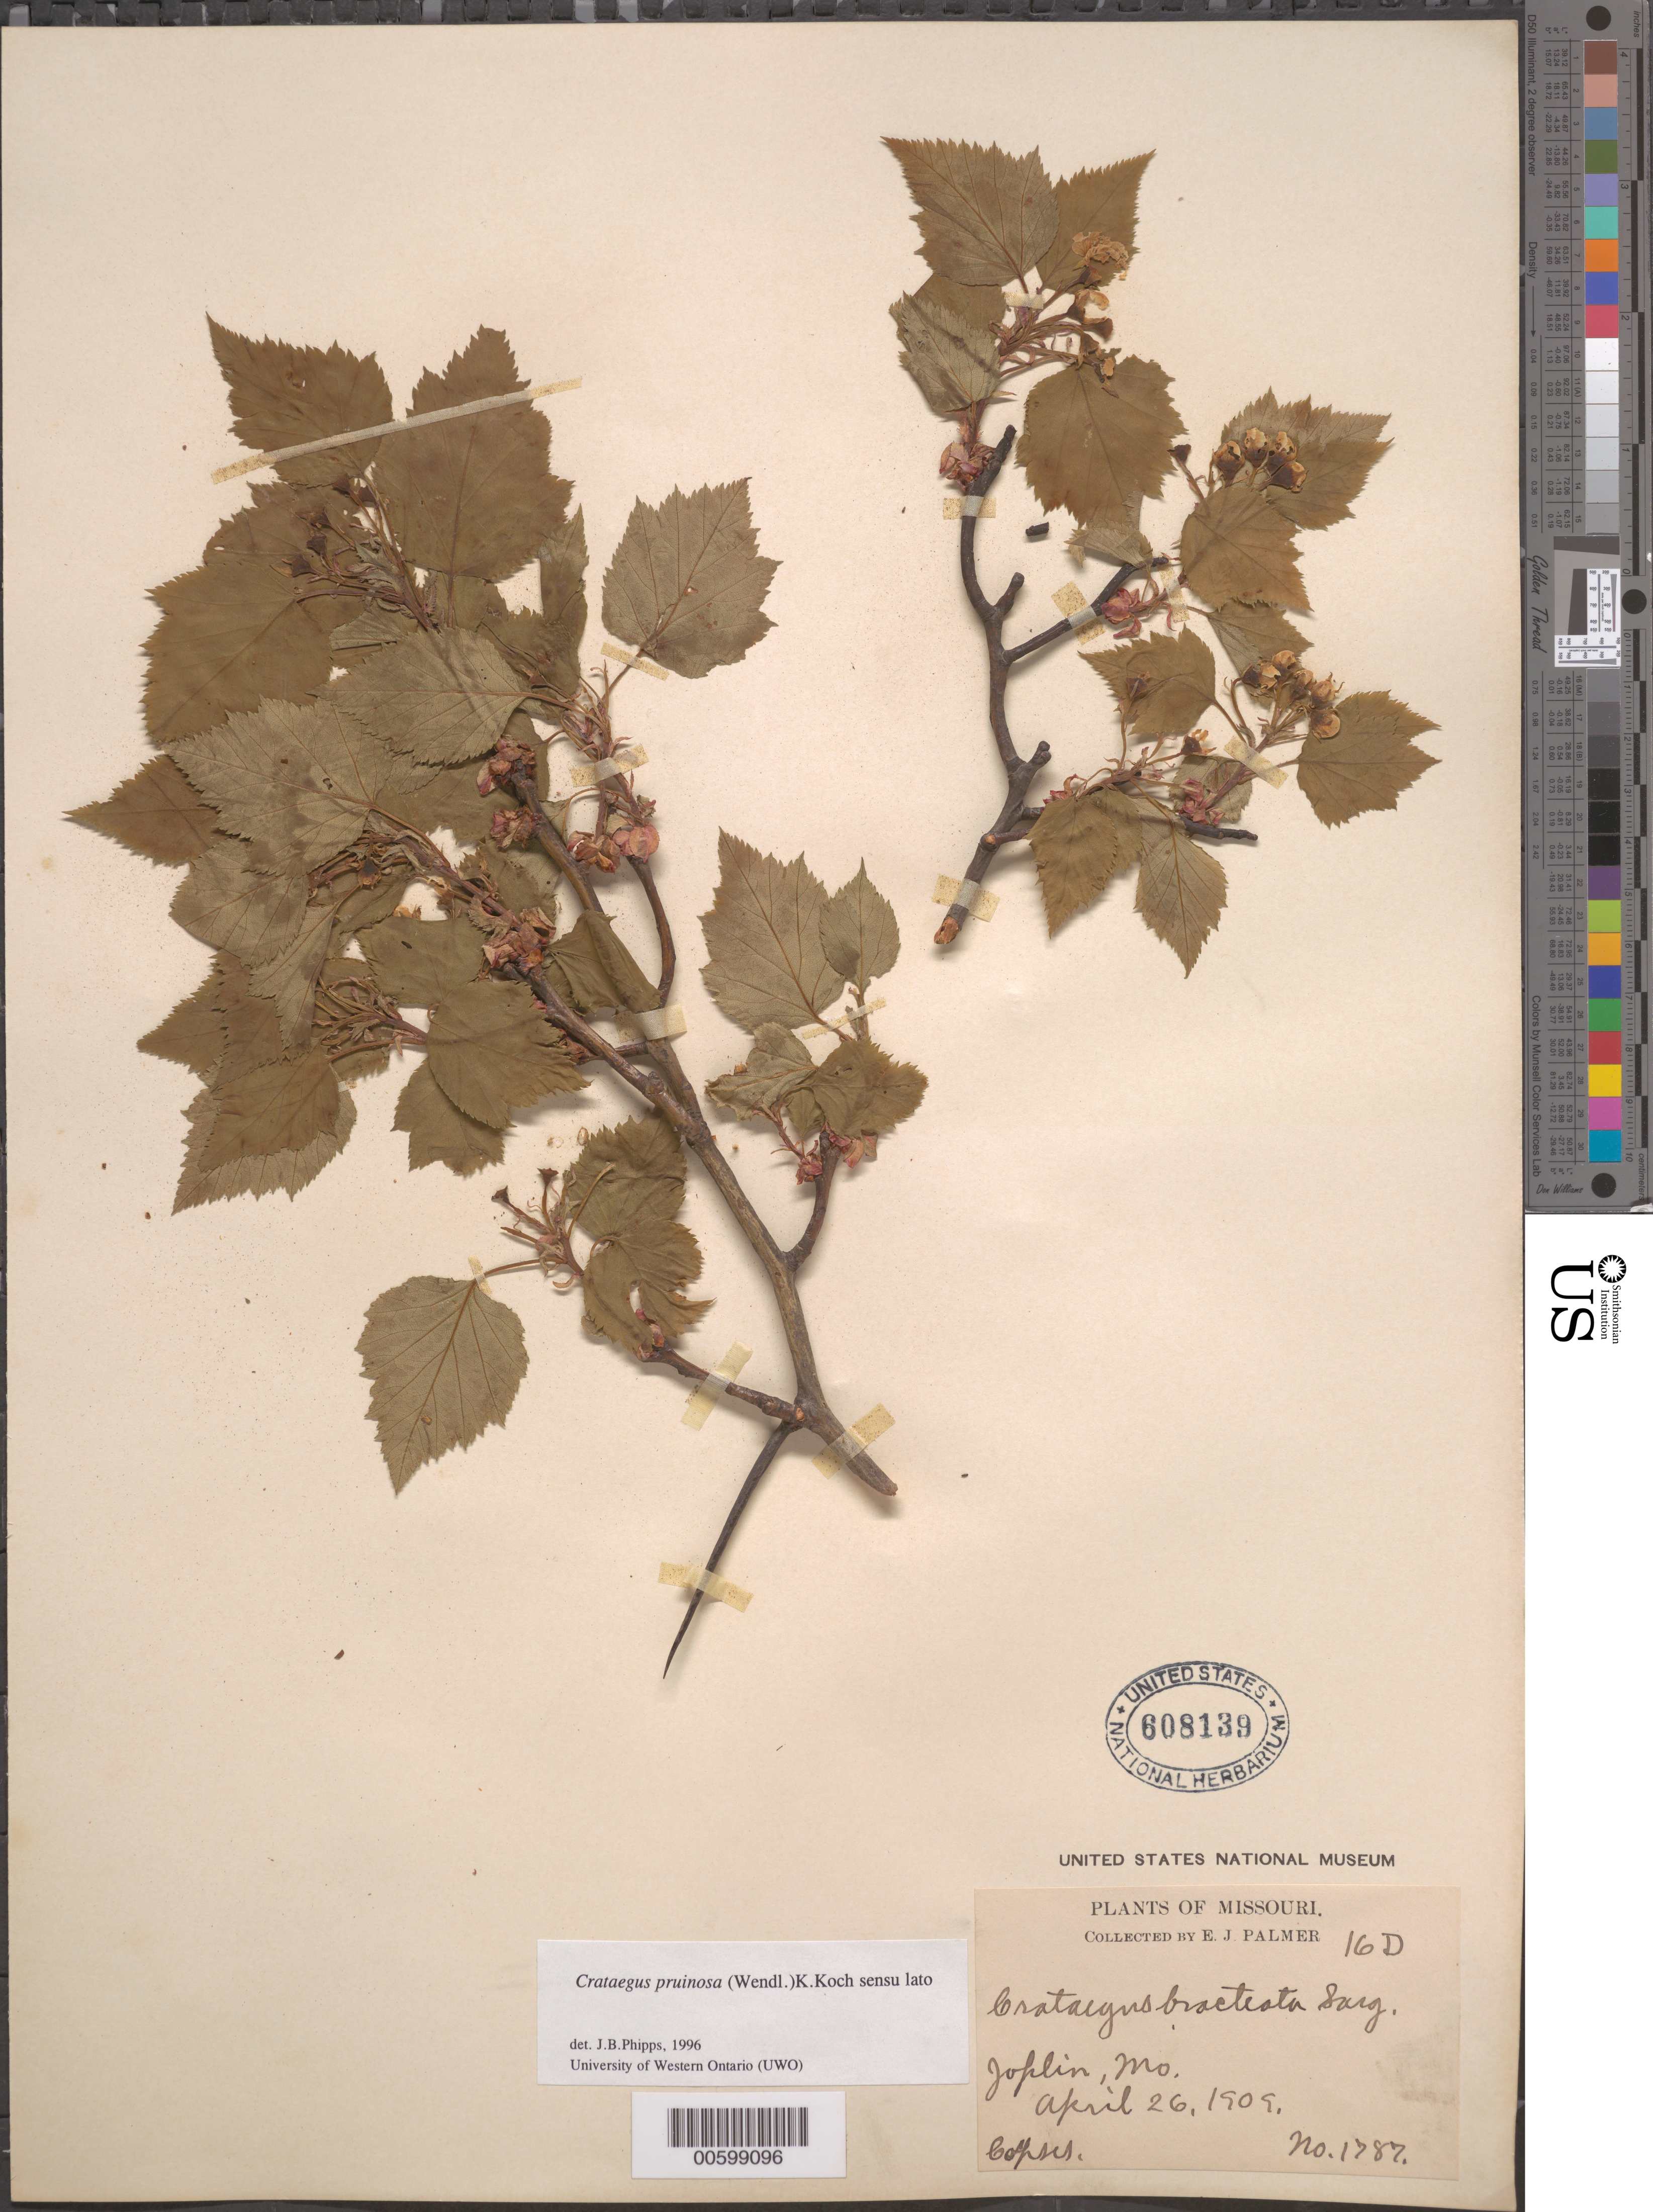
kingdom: Plantae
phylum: Tracheophyta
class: Magnoliopsida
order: Rosales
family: Rosaceae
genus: Crataegus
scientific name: Crataegus pruinosa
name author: (H.L. Wendl.) K. Koch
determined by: Phipps, James B., (UWO), University of Western Ontario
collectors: E. J. Palmer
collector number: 1787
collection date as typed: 26 Apr 1909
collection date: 1909-04-26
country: United States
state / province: Missouri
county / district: Jasper / Newton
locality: Joplin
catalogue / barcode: US 608139